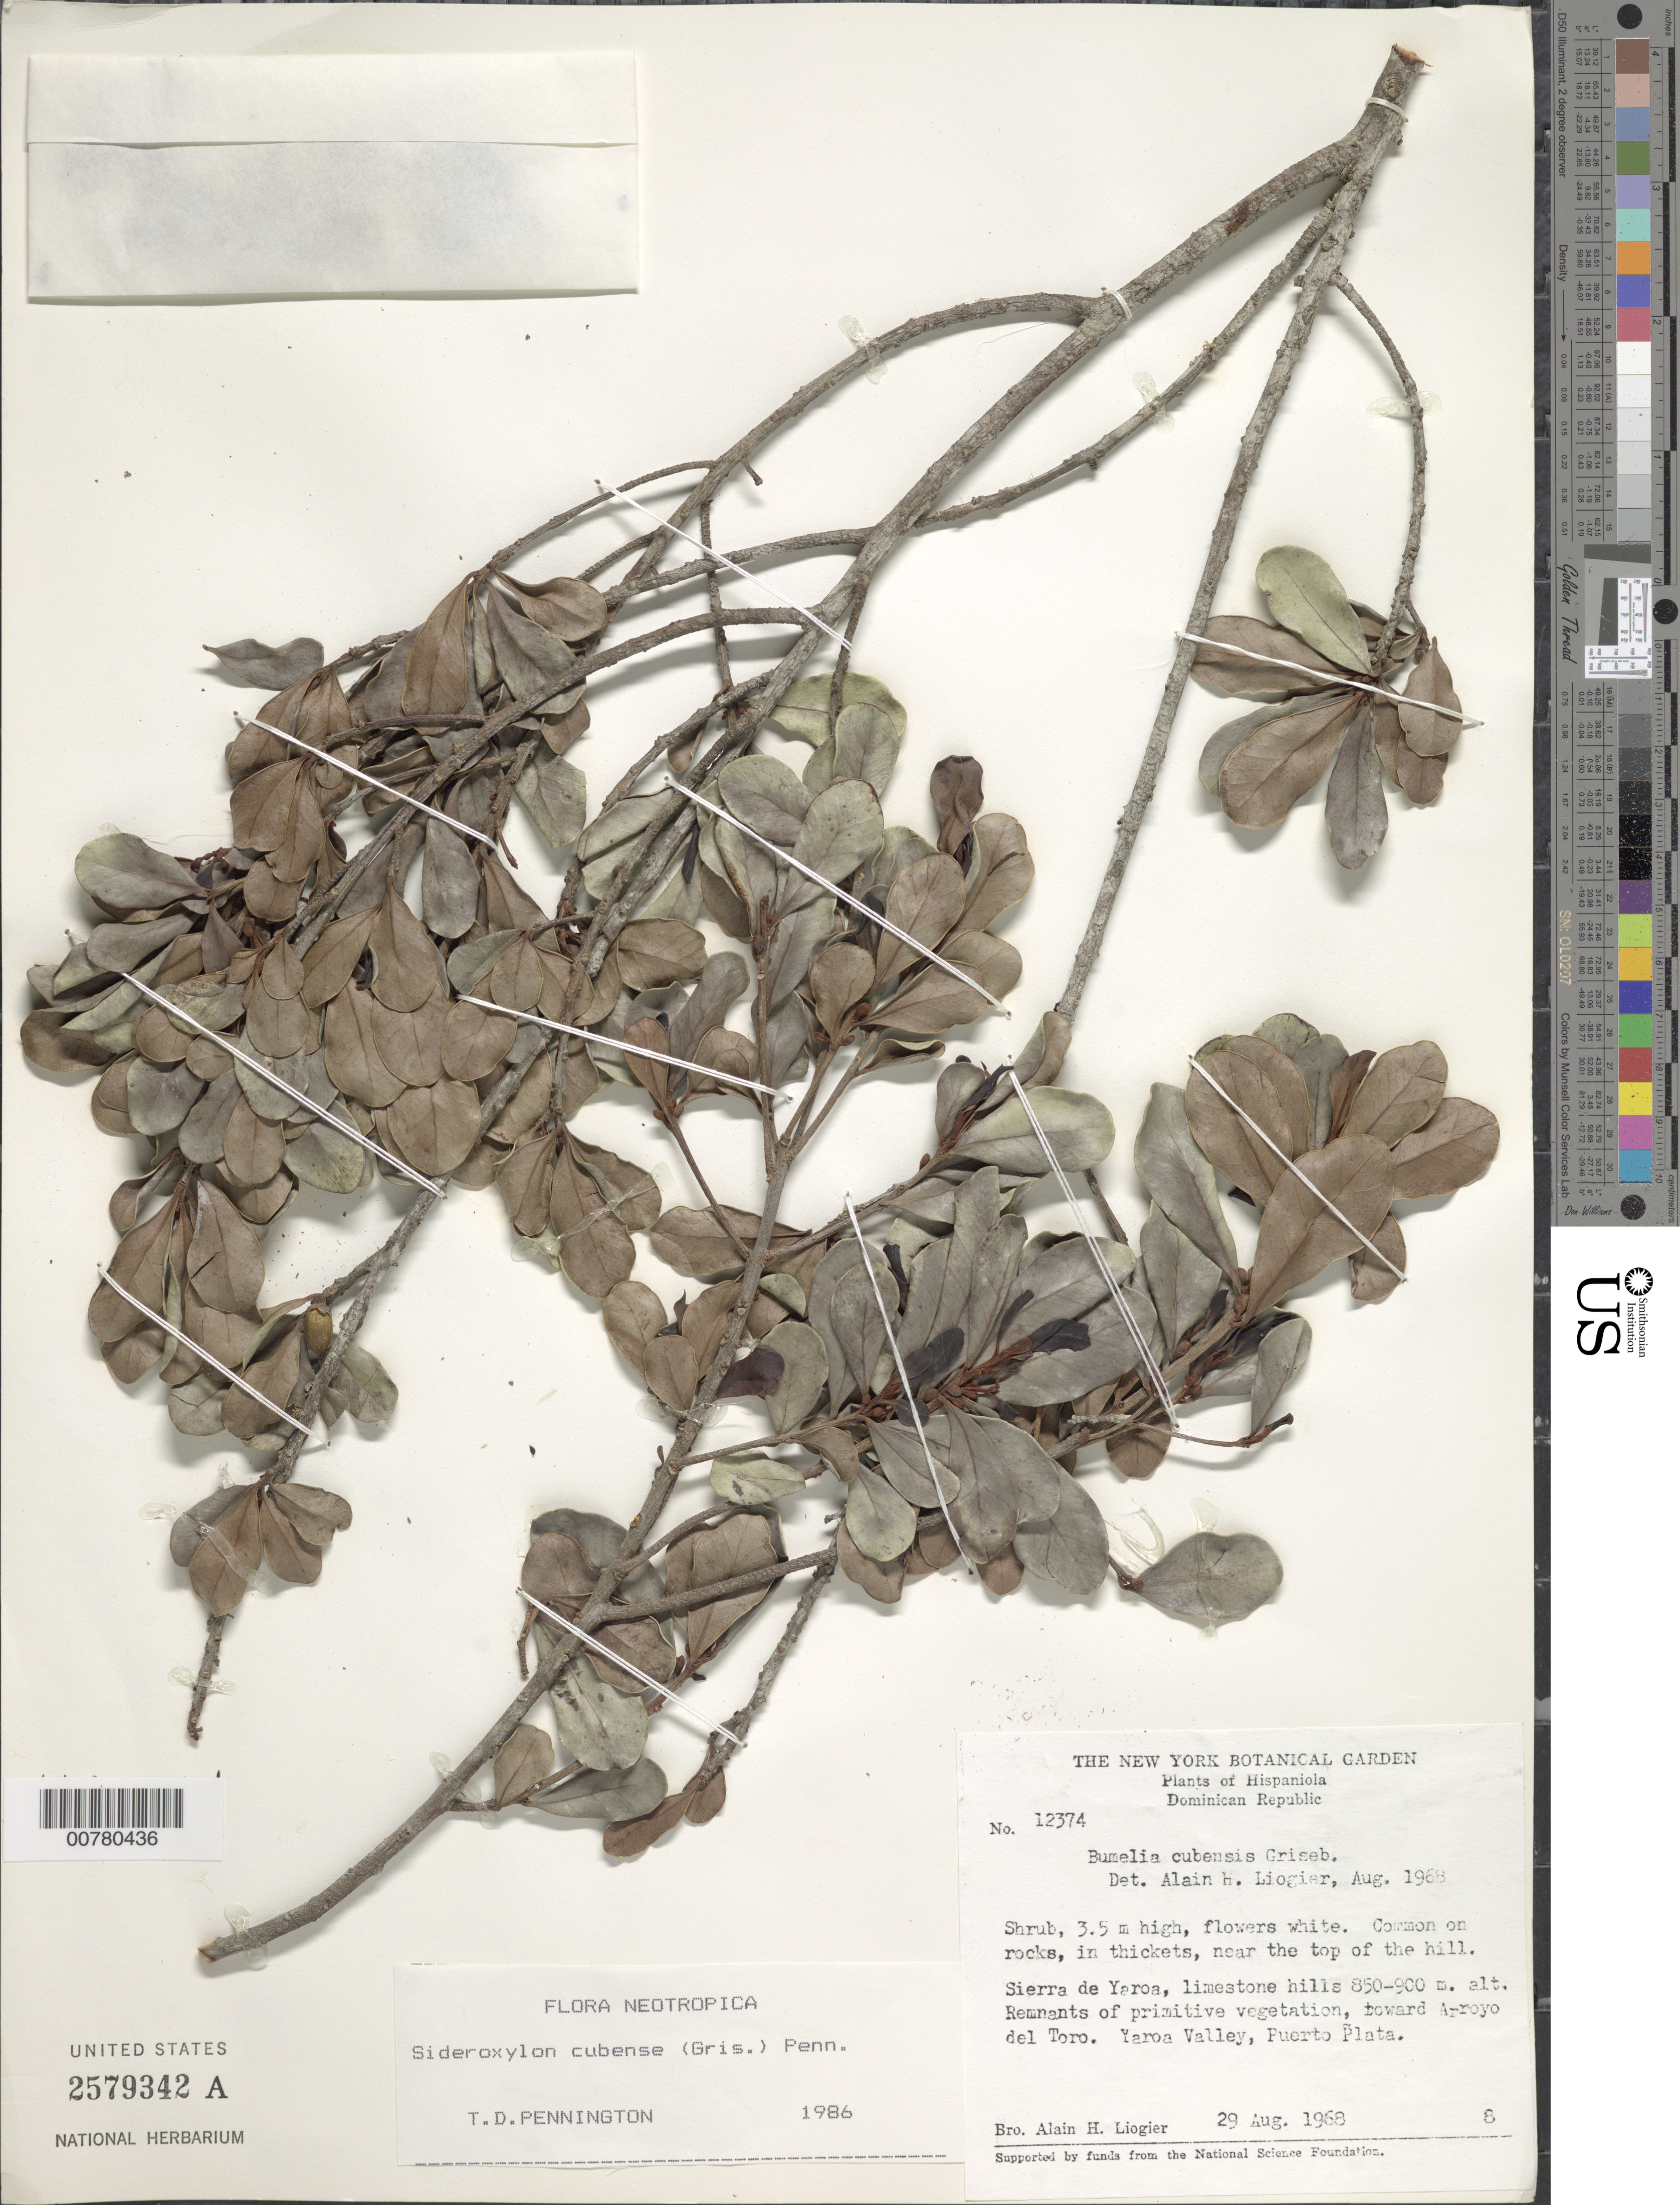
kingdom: Plantae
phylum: Tracheophyta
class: Magnoliopsida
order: Ericales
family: Sapotaceae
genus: Sideroxylon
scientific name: Sideroxylon cubense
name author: (Griseb.) T.D. Penn.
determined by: Pennington, T. D., (K)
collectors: A. H. Liogier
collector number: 12374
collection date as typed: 29 Aug 1968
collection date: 1968-08-29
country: Dominican Republic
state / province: Puerto Plata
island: Hispaniola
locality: Sierra de Yaroa, Yaroa Vallley, toward Arroyo del Toro.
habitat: Limestone hills; remnants of primitive vegetation.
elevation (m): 850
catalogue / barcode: US 2579342A